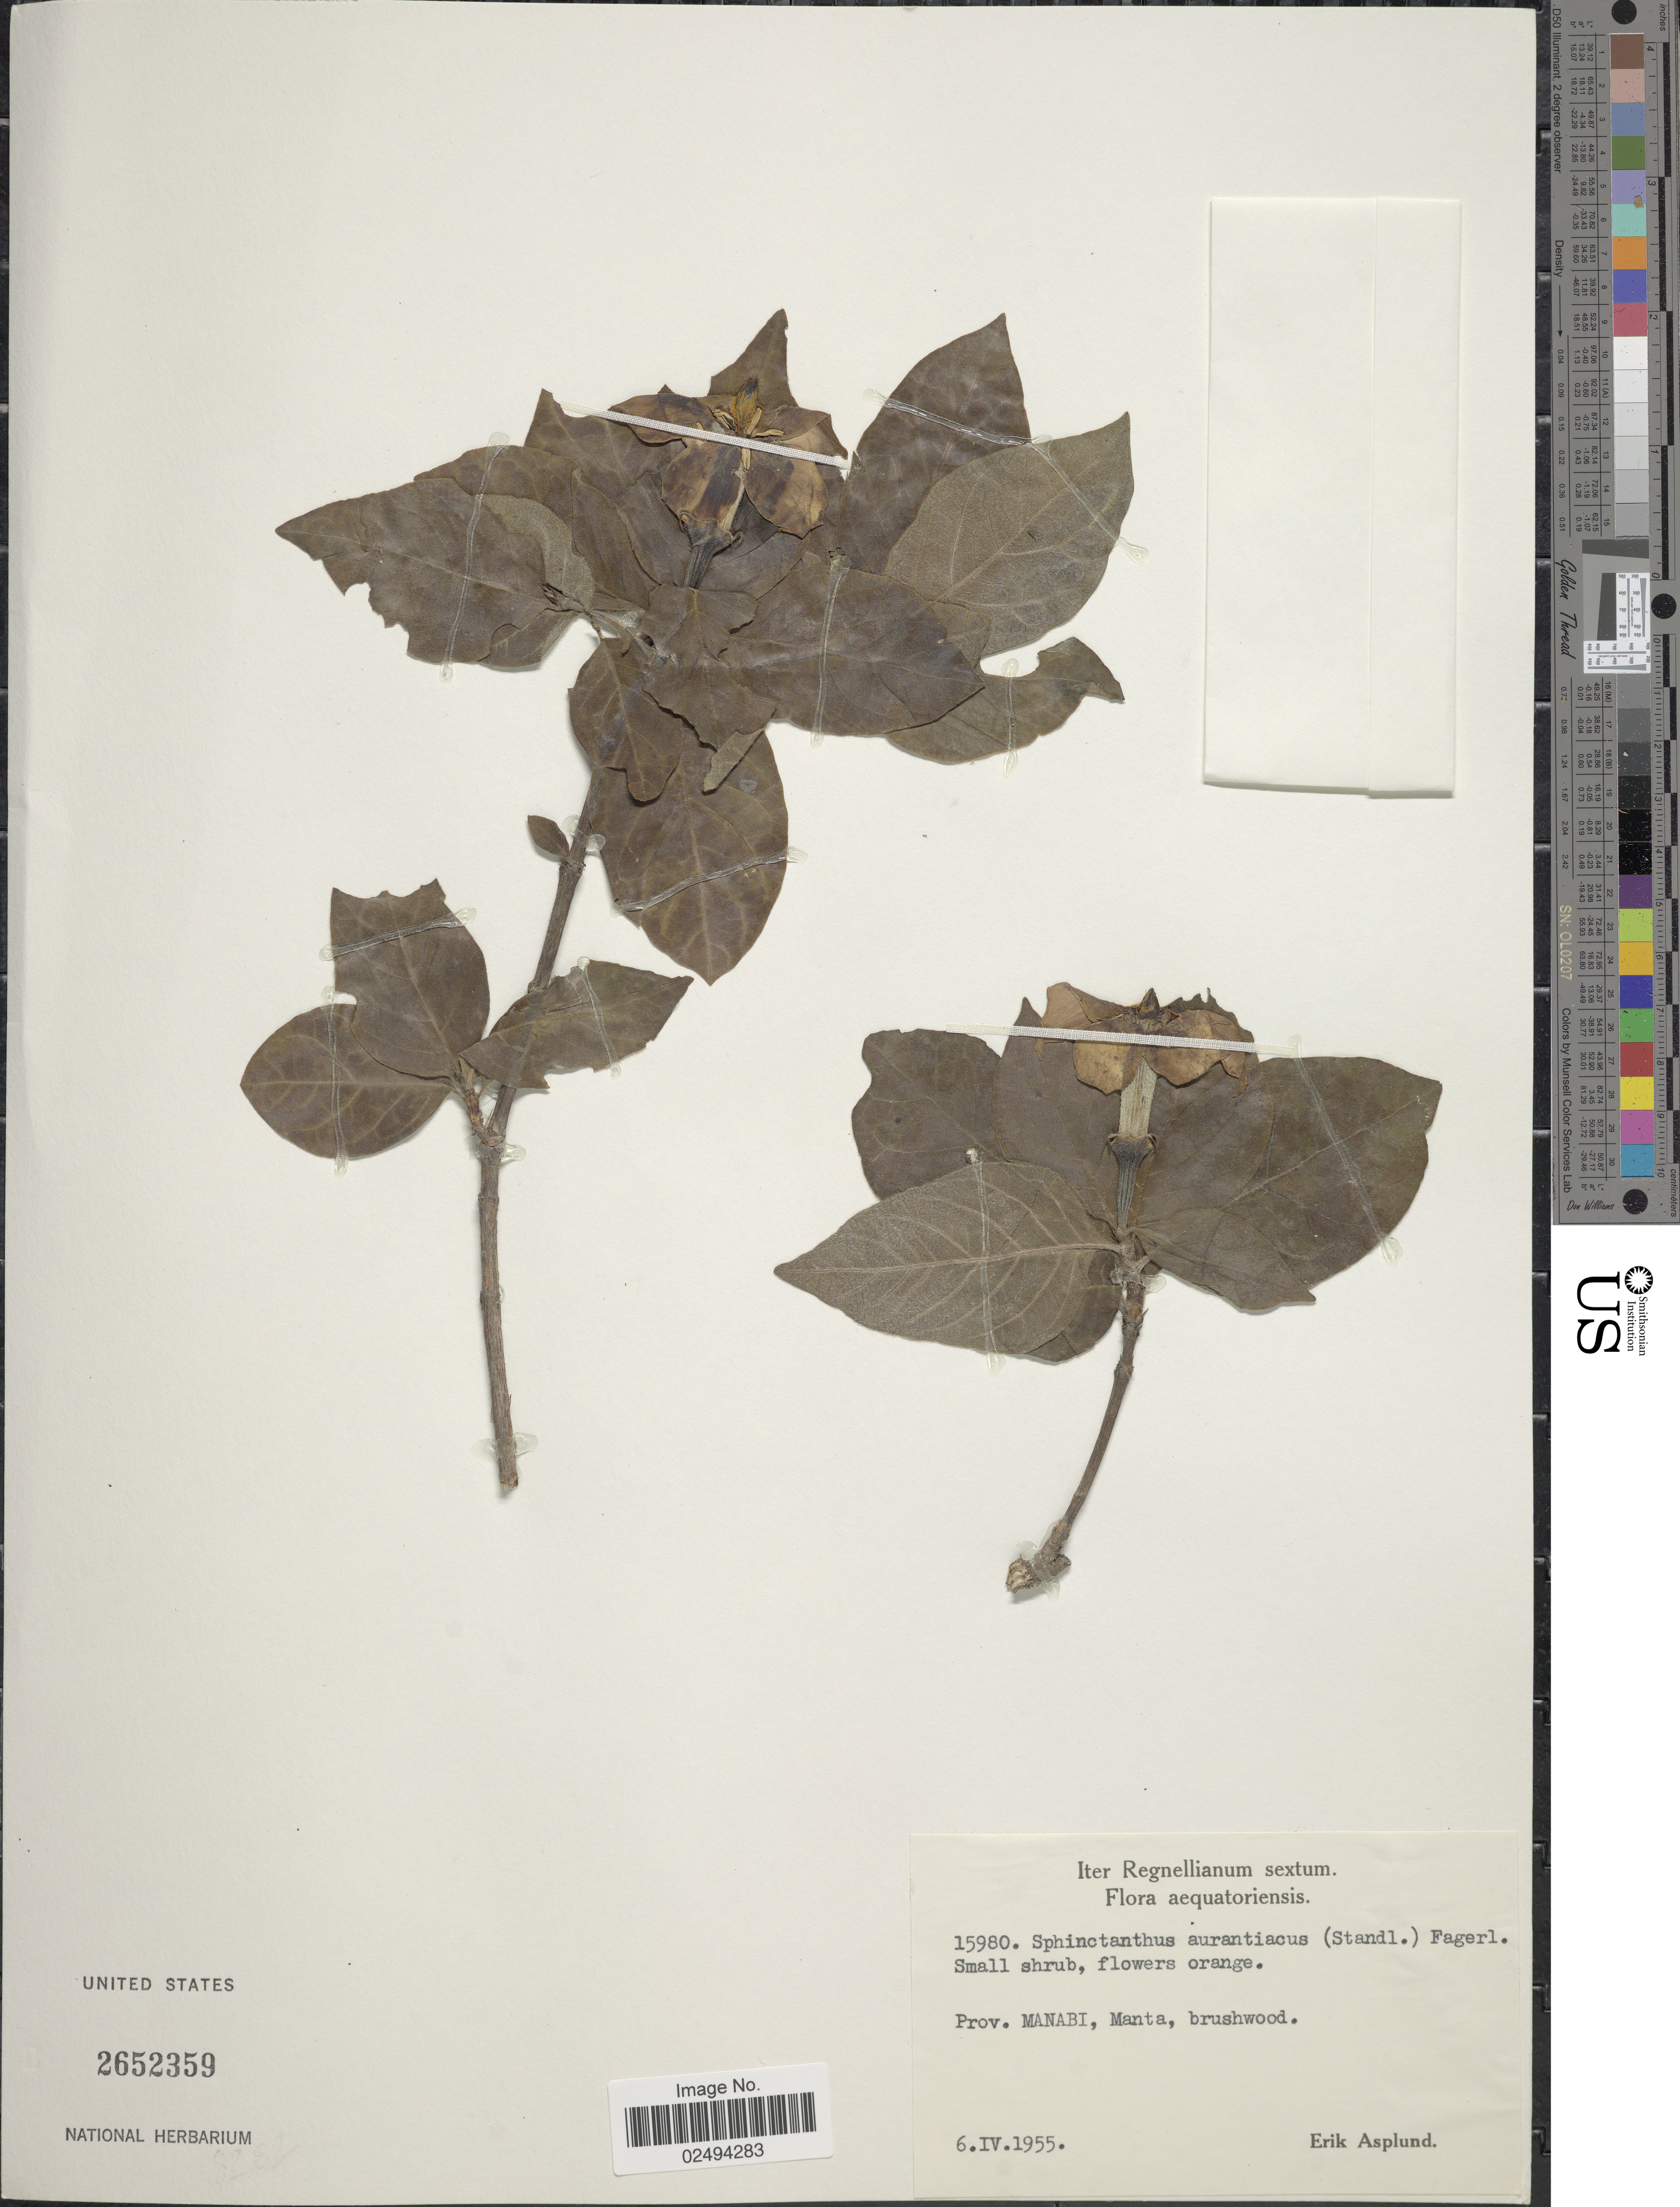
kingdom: Plantae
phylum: Tracheophyta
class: Magnoliopsida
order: Gentianales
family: Rubiaceae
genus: Sphinctanthus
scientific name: Sphinctanthus aurantiacus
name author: (Standl.) Fagerl.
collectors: E. Asplund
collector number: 15980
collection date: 1955-04-06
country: Ecuador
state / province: Manabí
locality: Manta, brushwood. Aequatoriensis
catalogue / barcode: US 2652359